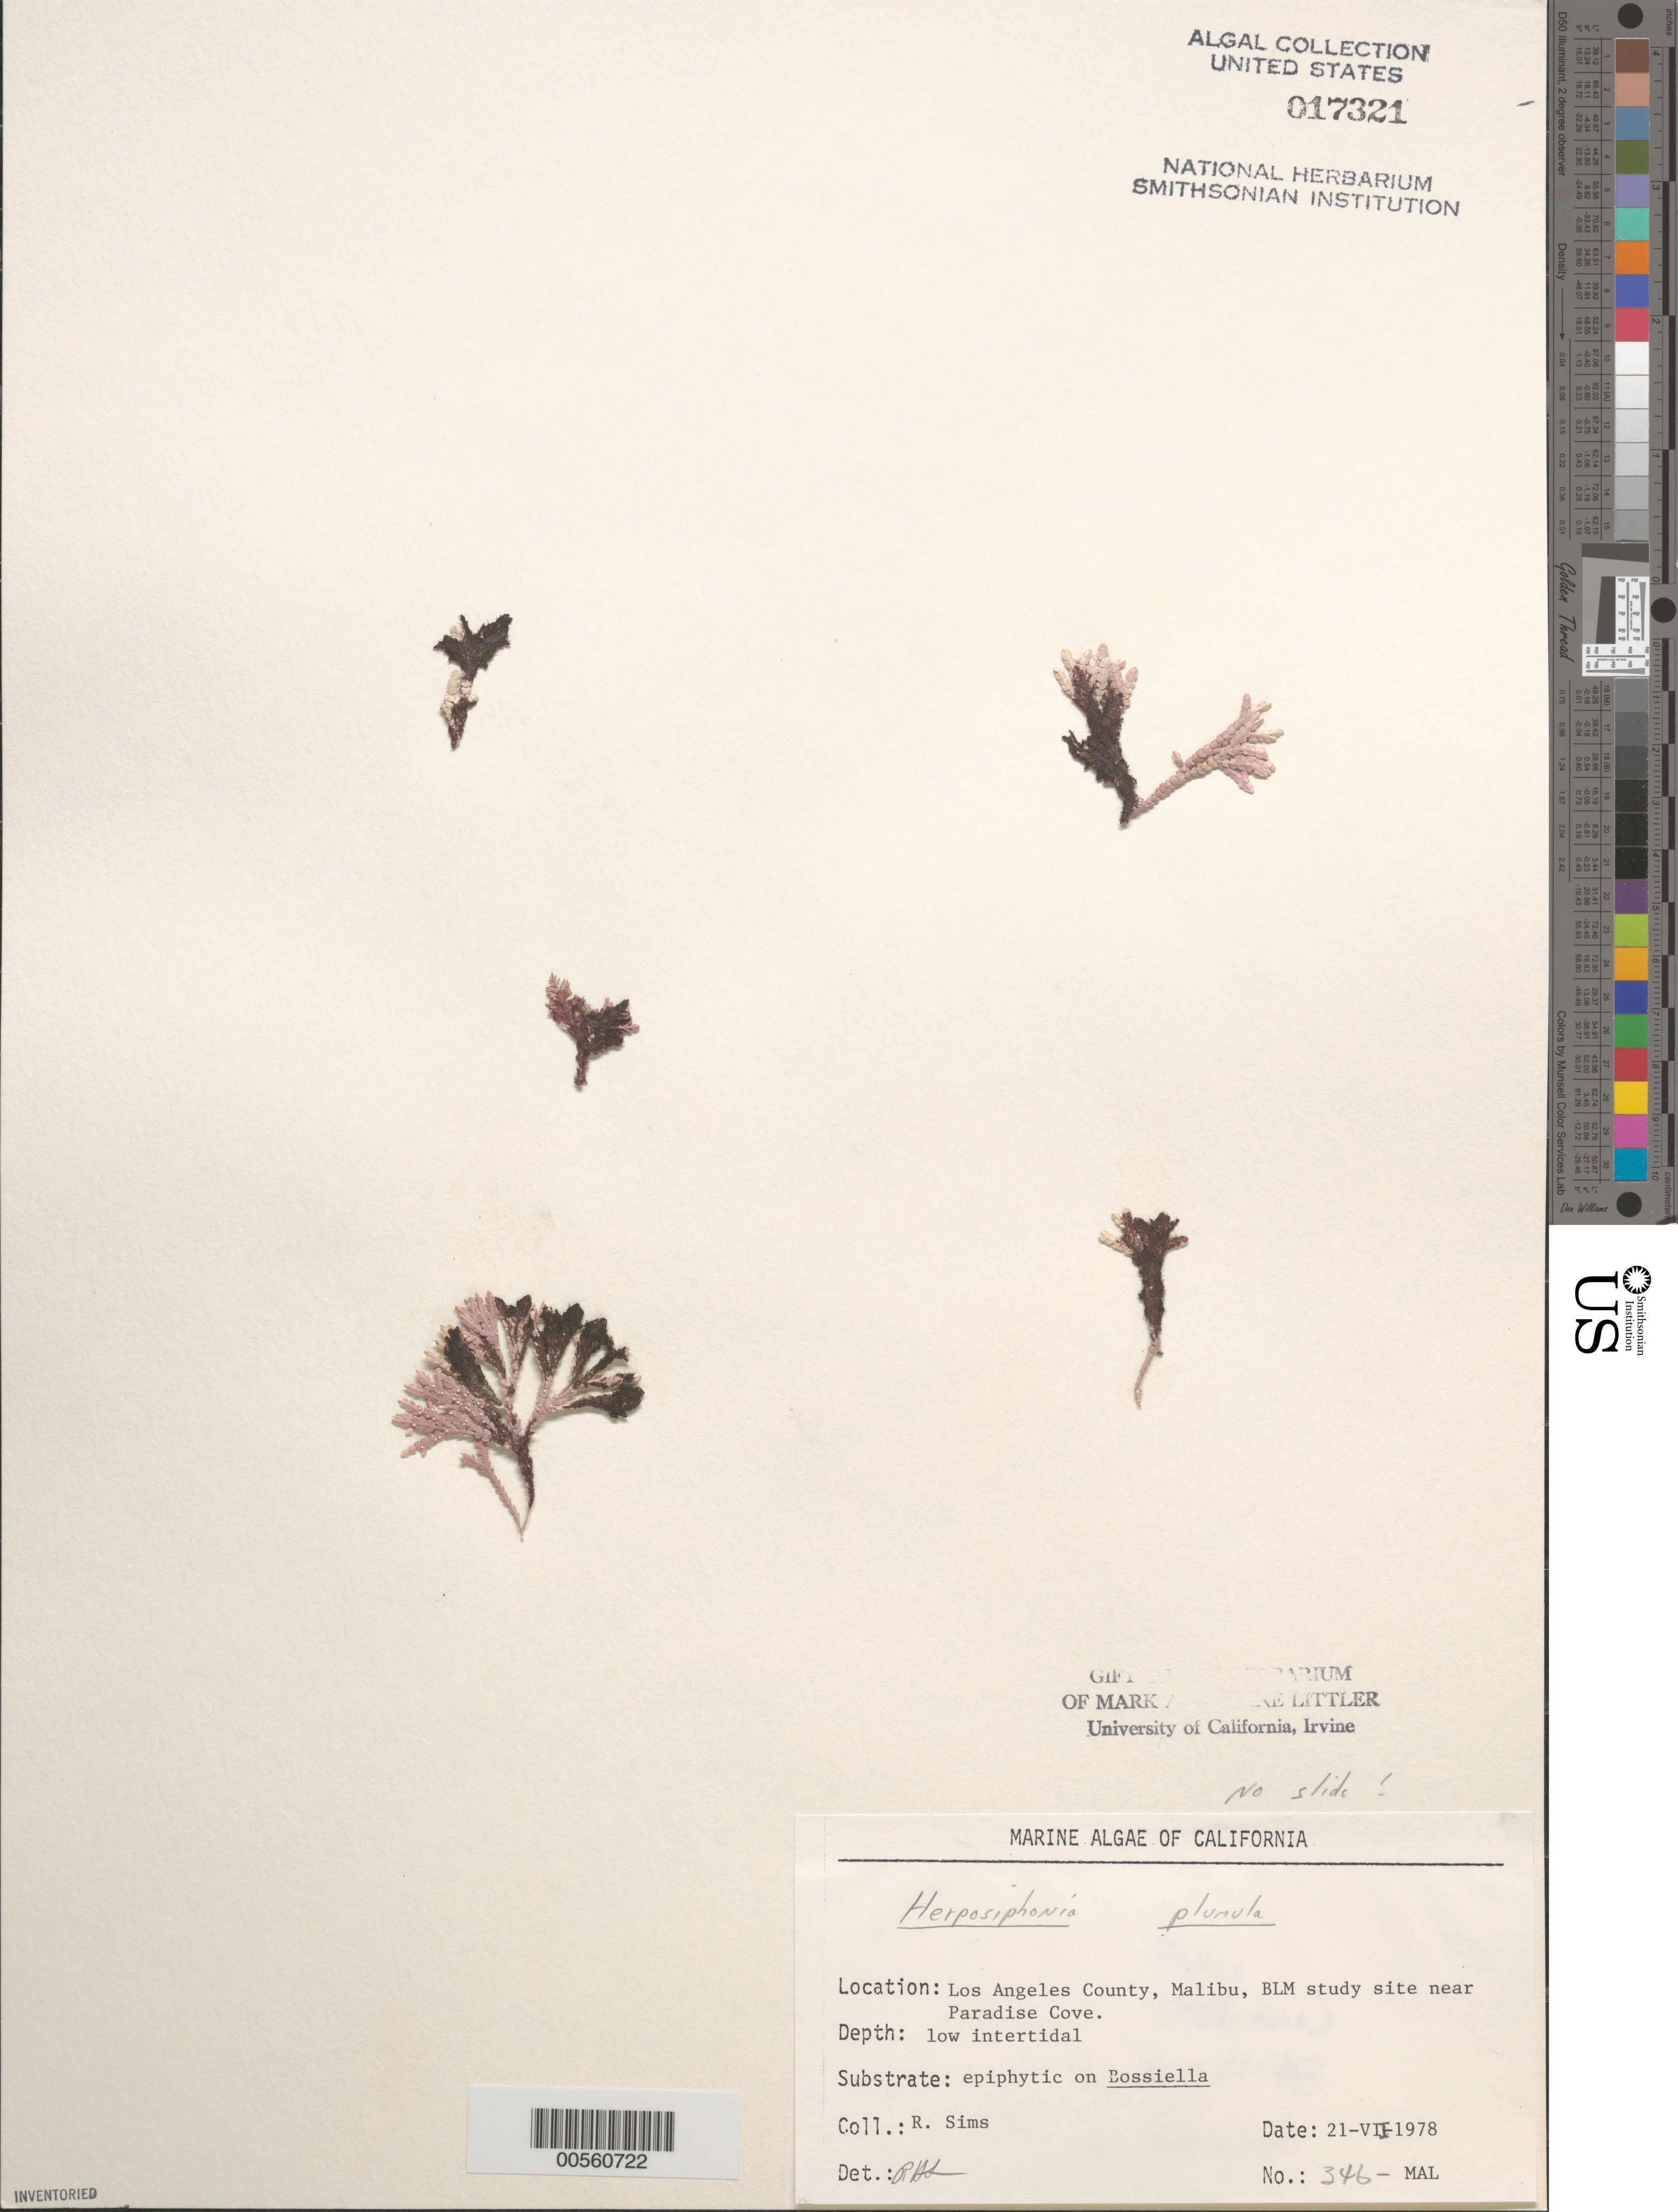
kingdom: Plantae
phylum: Rhodophyta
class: Florideophyceae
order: Ceramiales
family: Rhodomelaceae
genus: Herposiphonia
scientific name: Herposiphonia plumula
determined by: Sims, Robert H.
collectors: R. H. Sims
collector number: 346-MAL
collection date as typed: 21 Jul 1978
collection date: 1978-07-21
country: United States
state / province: California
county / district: Los Angeles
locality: Malibu, near Paradise Cove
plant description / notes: BLM-SOCALBIGHT Rocky Intertidal Survey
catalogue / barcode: US 17321